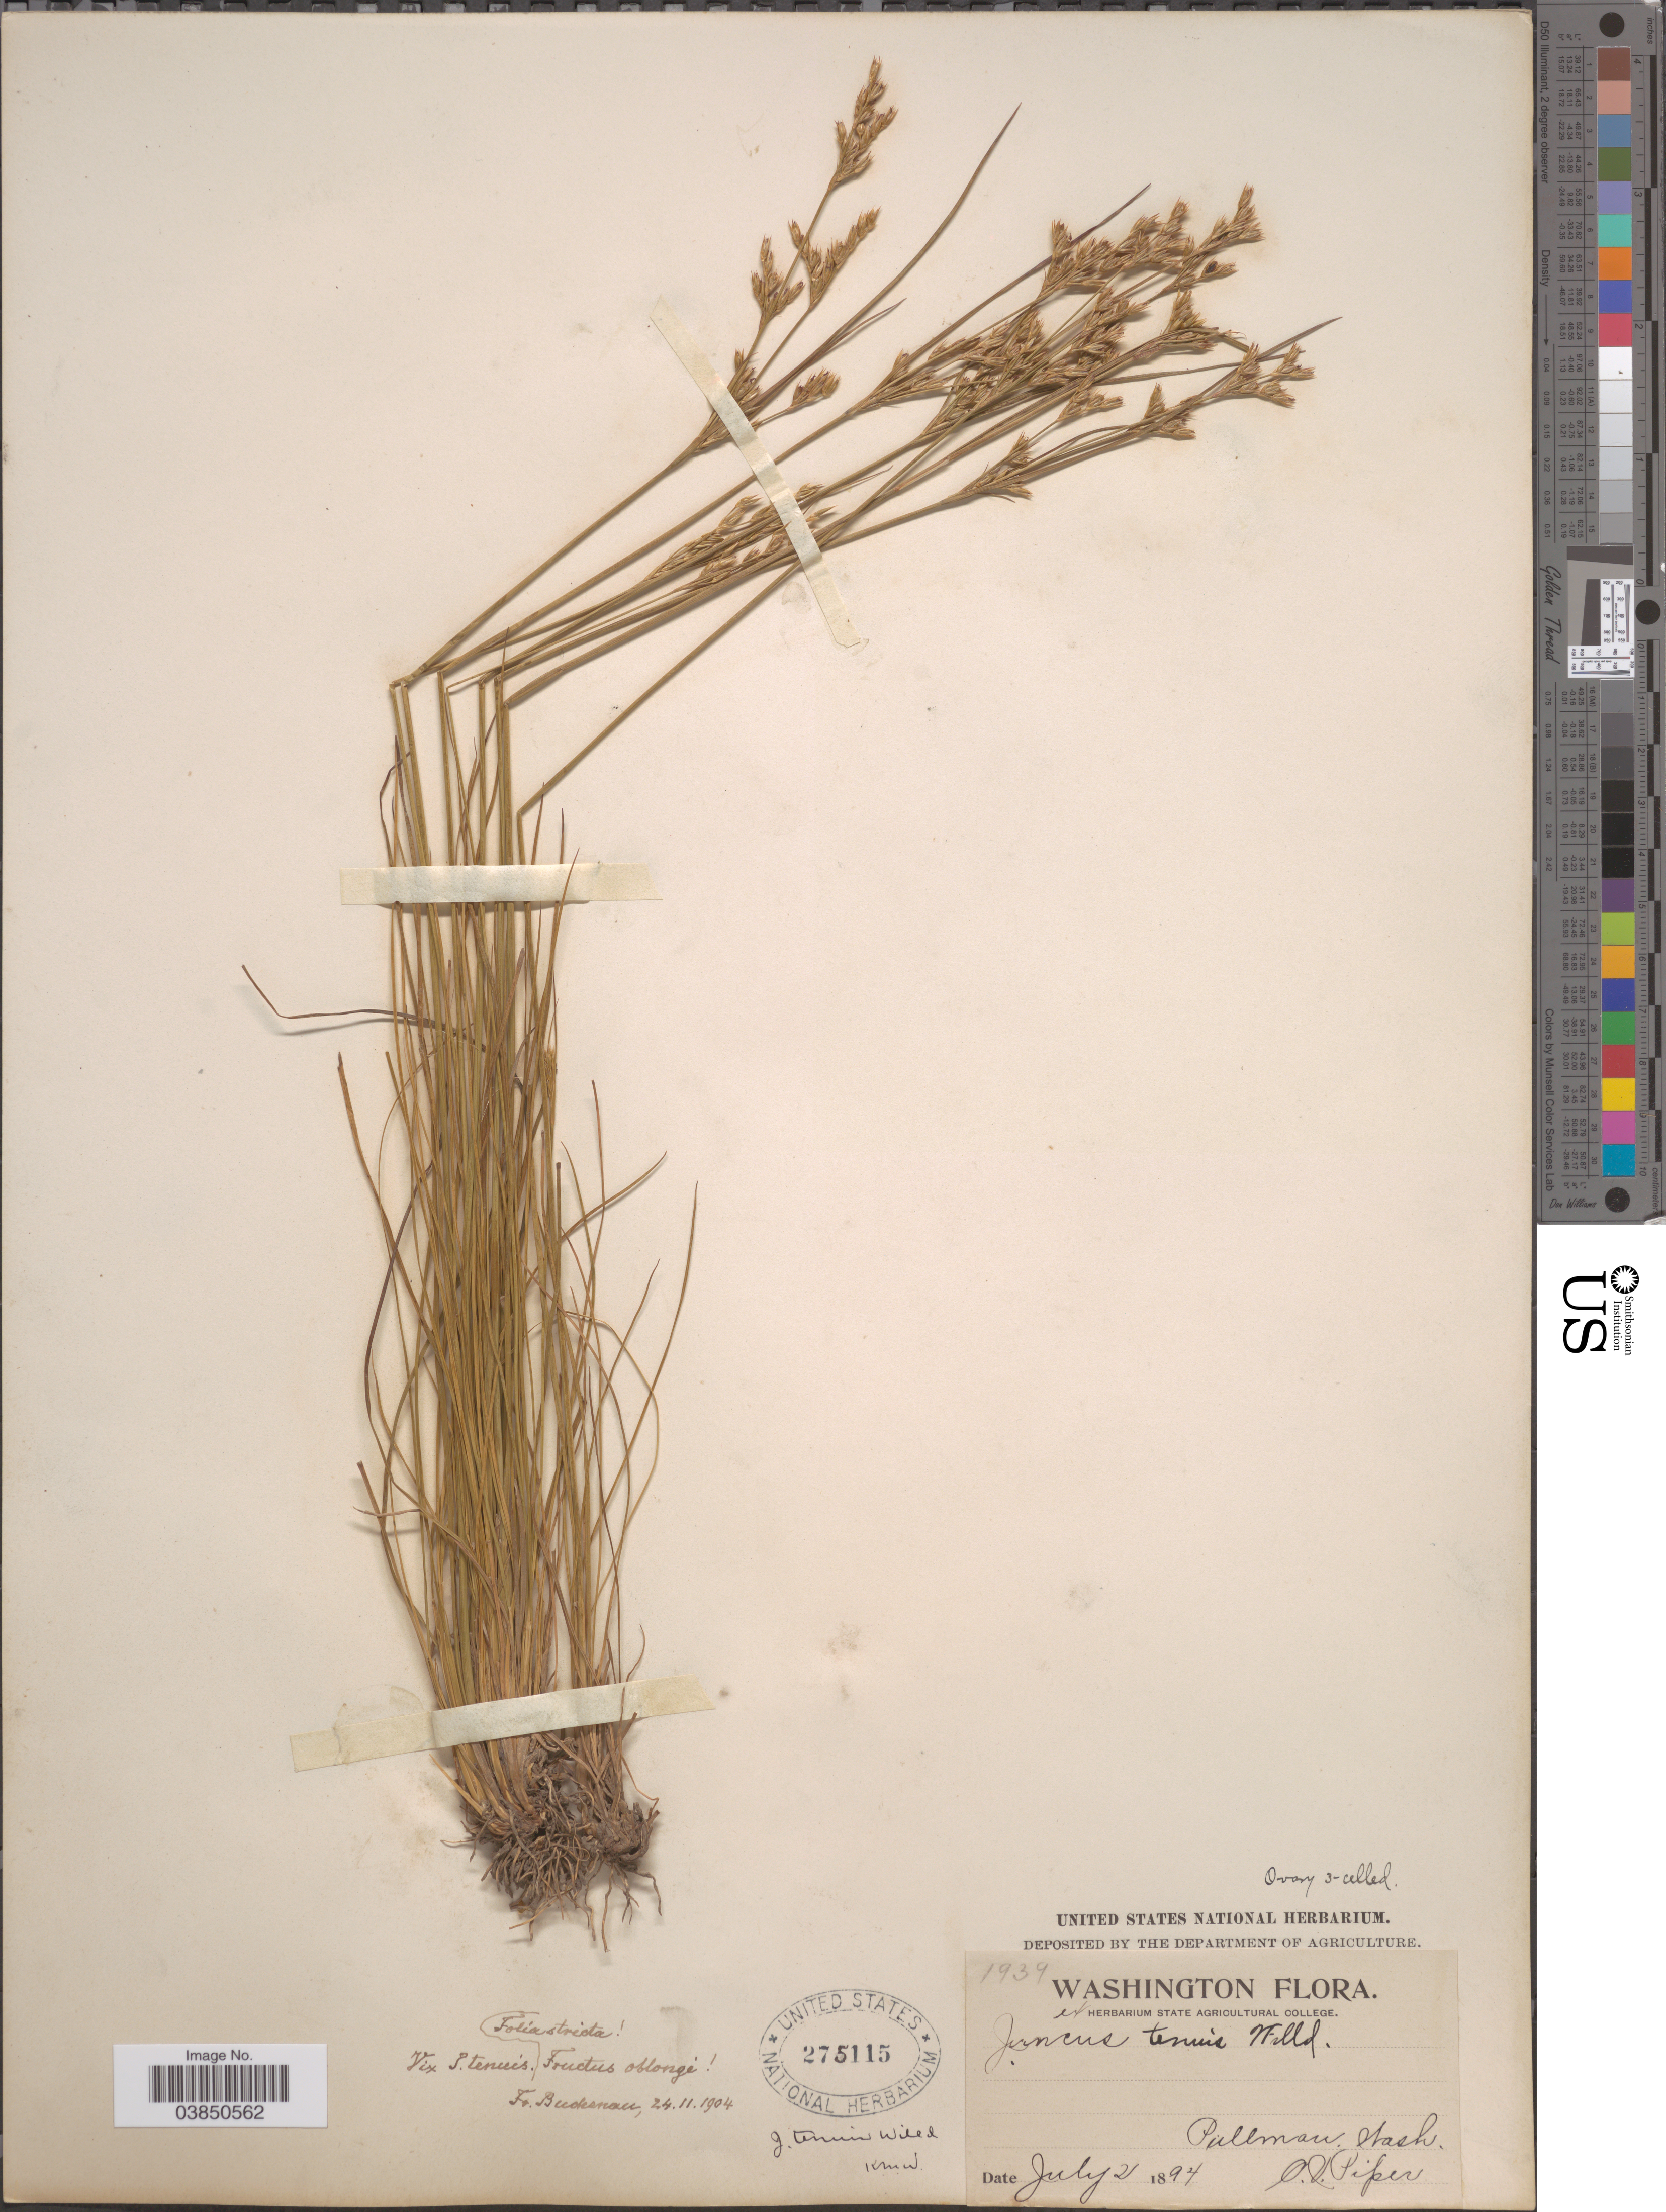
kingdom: Plantae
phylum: Tracheophyta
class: Liliopsida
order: Poales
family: Juncaceae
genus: Juncus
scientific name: Juncus brachycephalus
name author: (Engelm.) Buchenau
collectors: C. V. Piper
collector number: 1939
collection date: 1894-07-02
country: United States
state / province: Washington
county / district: Whitman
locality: Pullman.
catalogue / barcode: US 275115